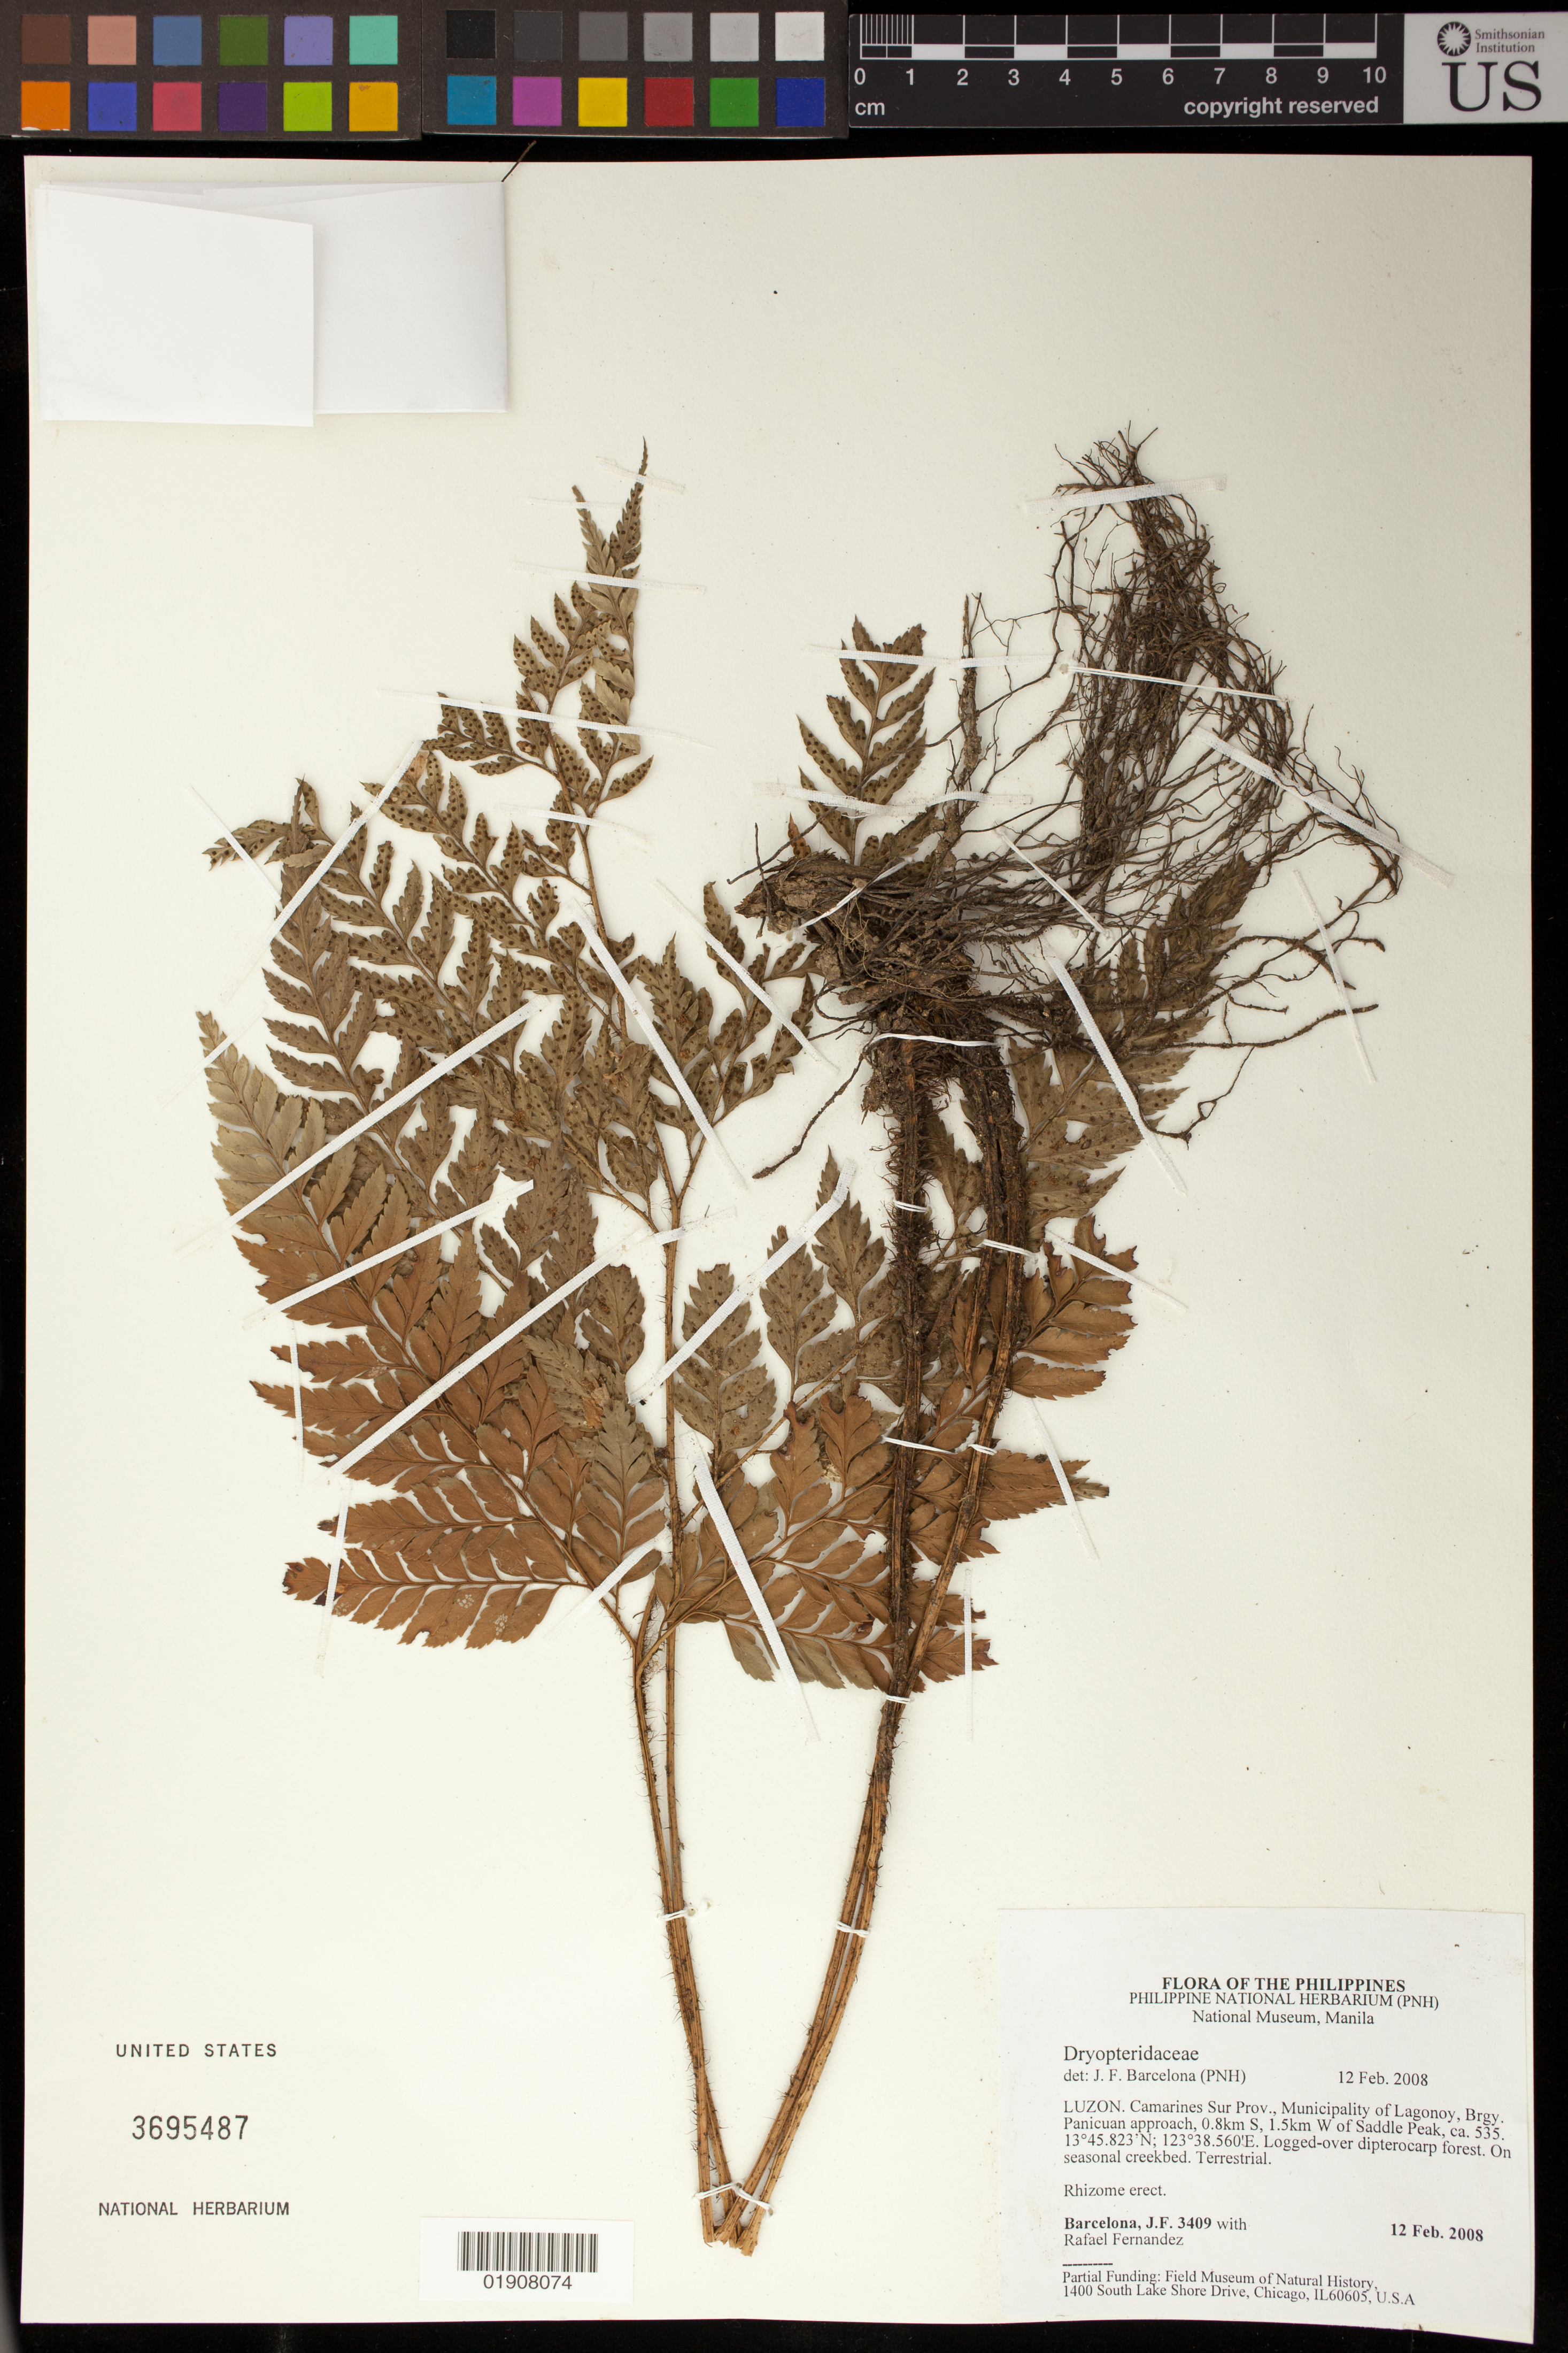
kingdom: Plantae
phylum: Tracheophyta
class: Polypodiopsida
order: Polypodiales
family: Dryopteridaceae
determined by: Barcelona, J. F.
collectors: J. F. Barcelona & R. Fernandez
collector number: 3409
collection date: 2008-02-12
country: Philippines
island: Luzon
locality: Luzon, Camarines Sur Prov., Municipality of Lagonoy, Brgy. Panicuan approach, 0.8km S 1.5km W of Saddle Peak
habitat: Logged-over dipterocarp forest. On seasonal creekbed.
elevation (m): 535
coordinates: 13 45.823 N, 123 38.560 E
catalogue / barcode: US 3695487